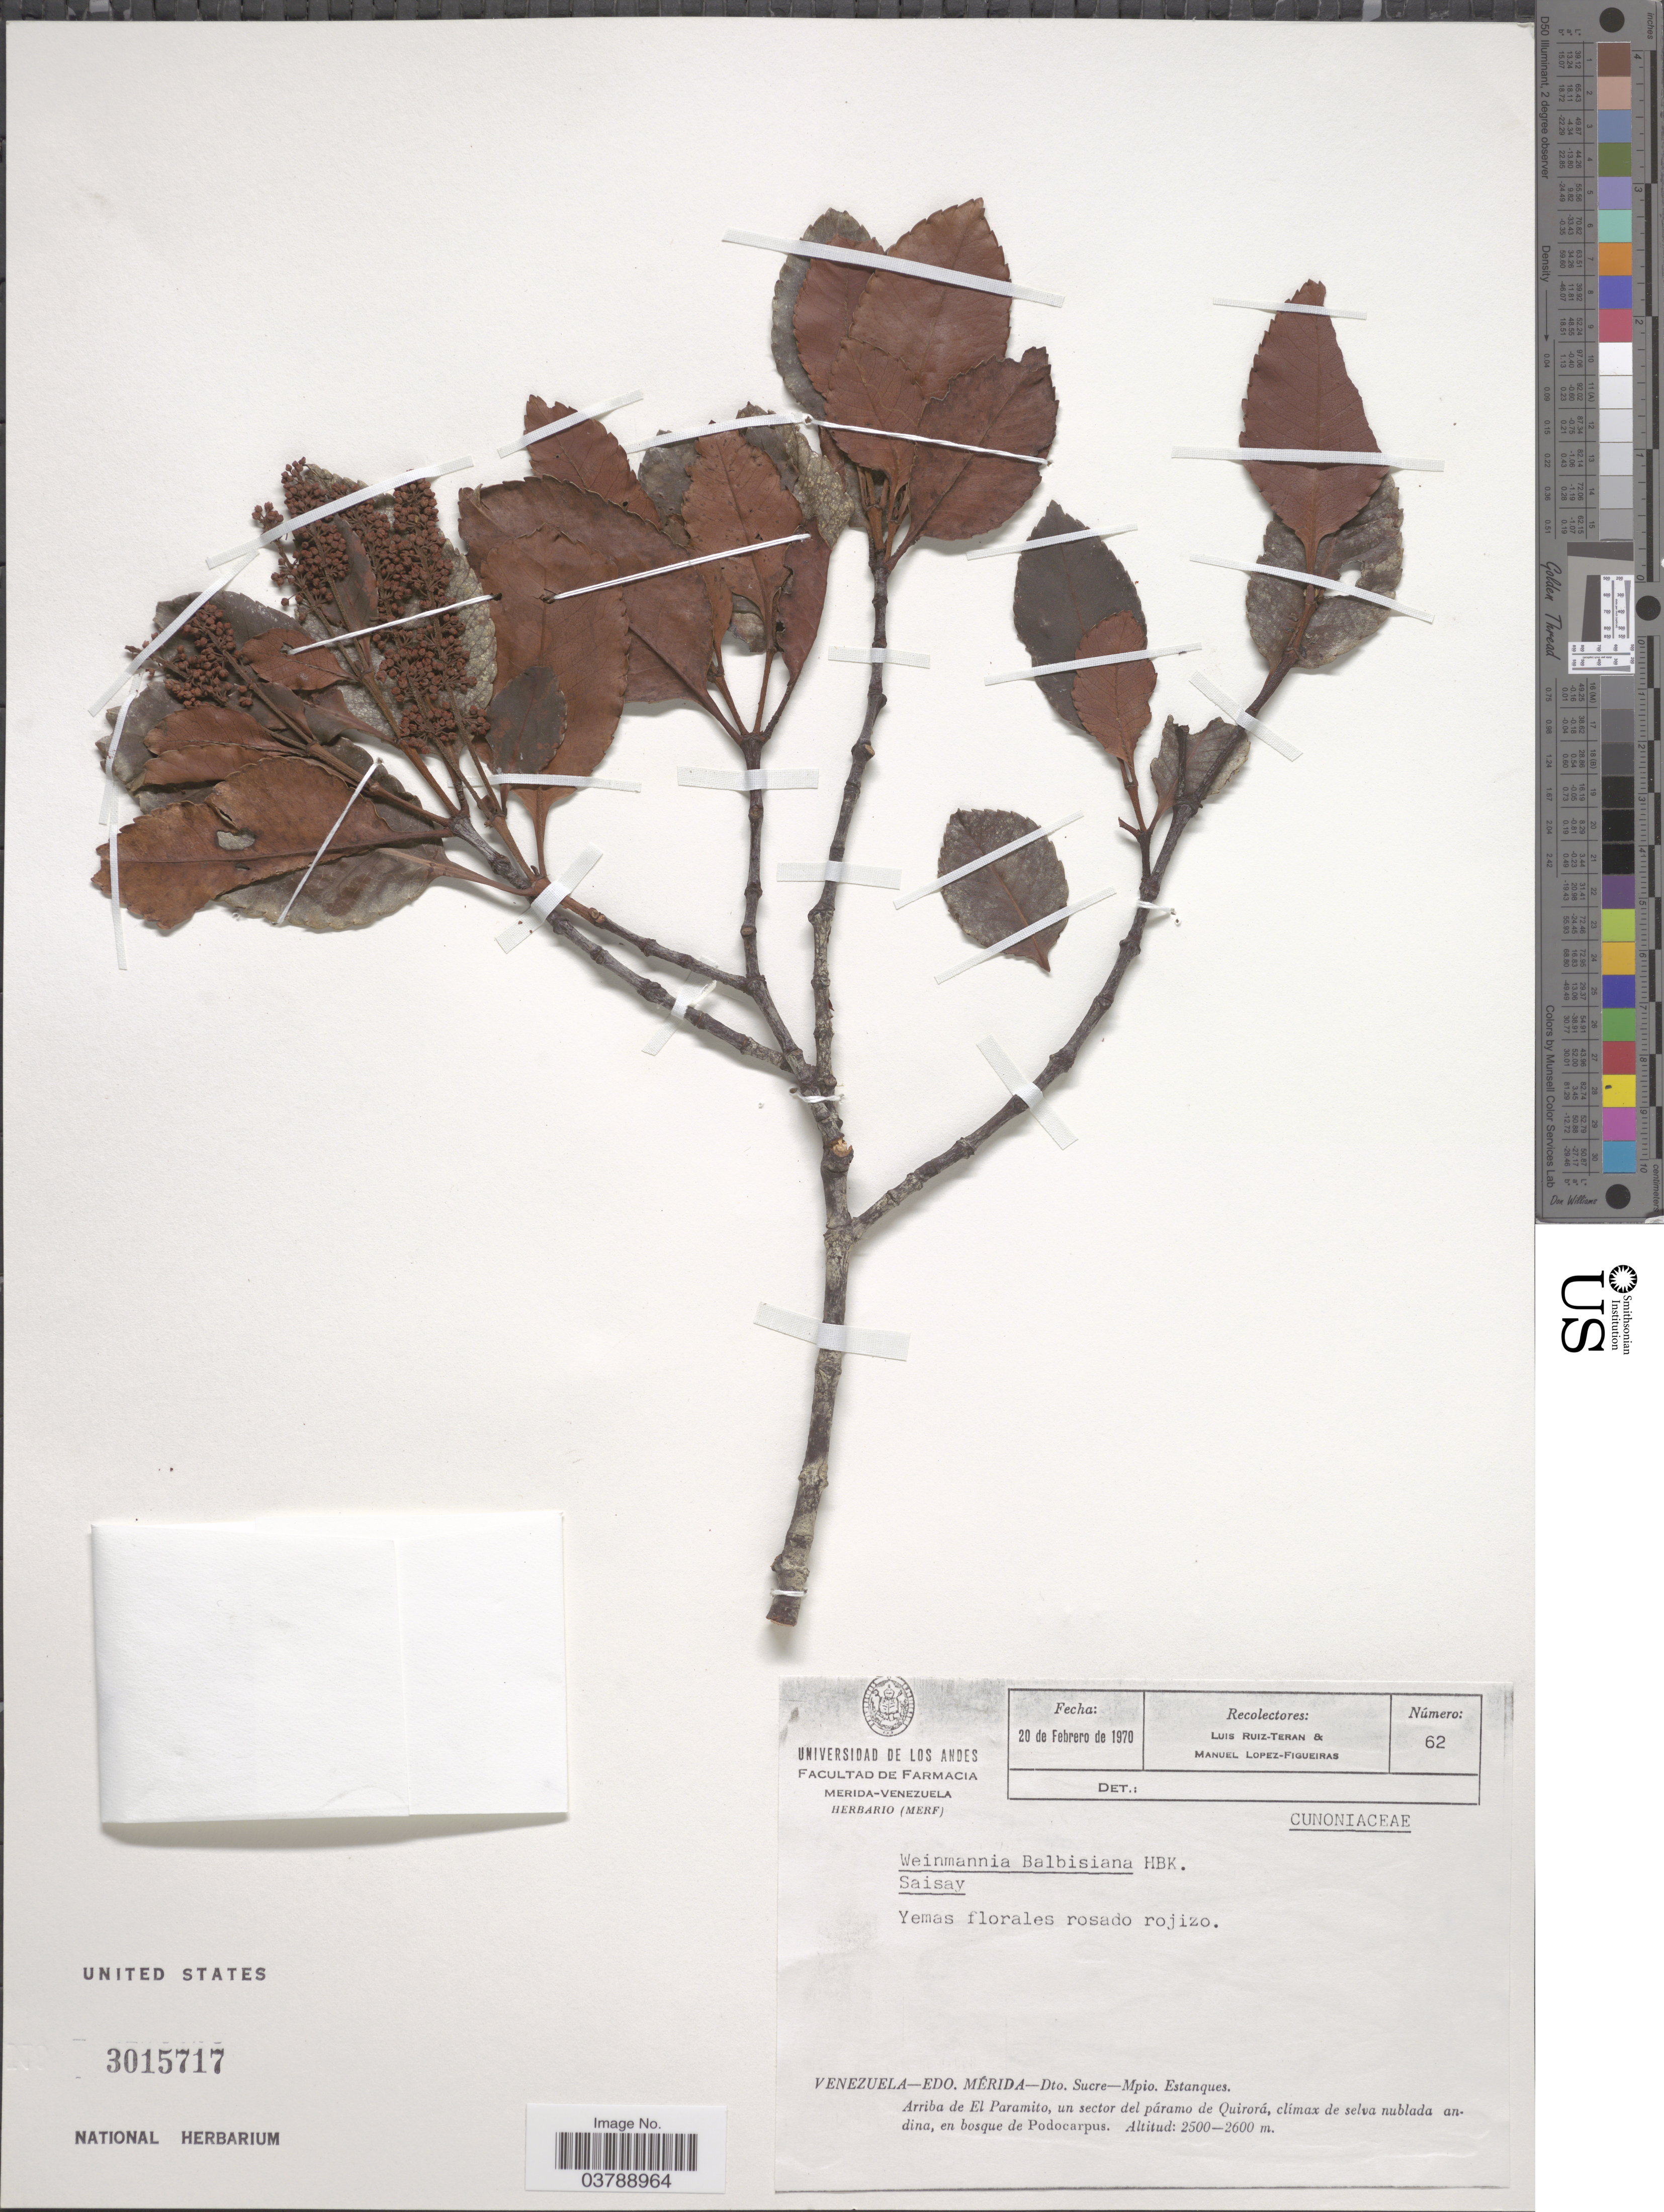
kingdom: Plantae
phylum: Tracheophyta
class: Magnoliopsida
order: Oxalidales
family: Cunoniaceae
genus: Weinmannia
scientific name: Weinmannia balbisiana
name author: Kunth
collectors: L. Teran & M. López Figueiras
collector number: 62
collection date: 1970-02-20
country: Venezuela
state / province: Merida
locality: Dto. Sucre-Mpio. Estanques. Arriba de El Paramito, un sector del páramo de Quirorá.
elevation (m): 2500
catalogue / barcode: US 3015717